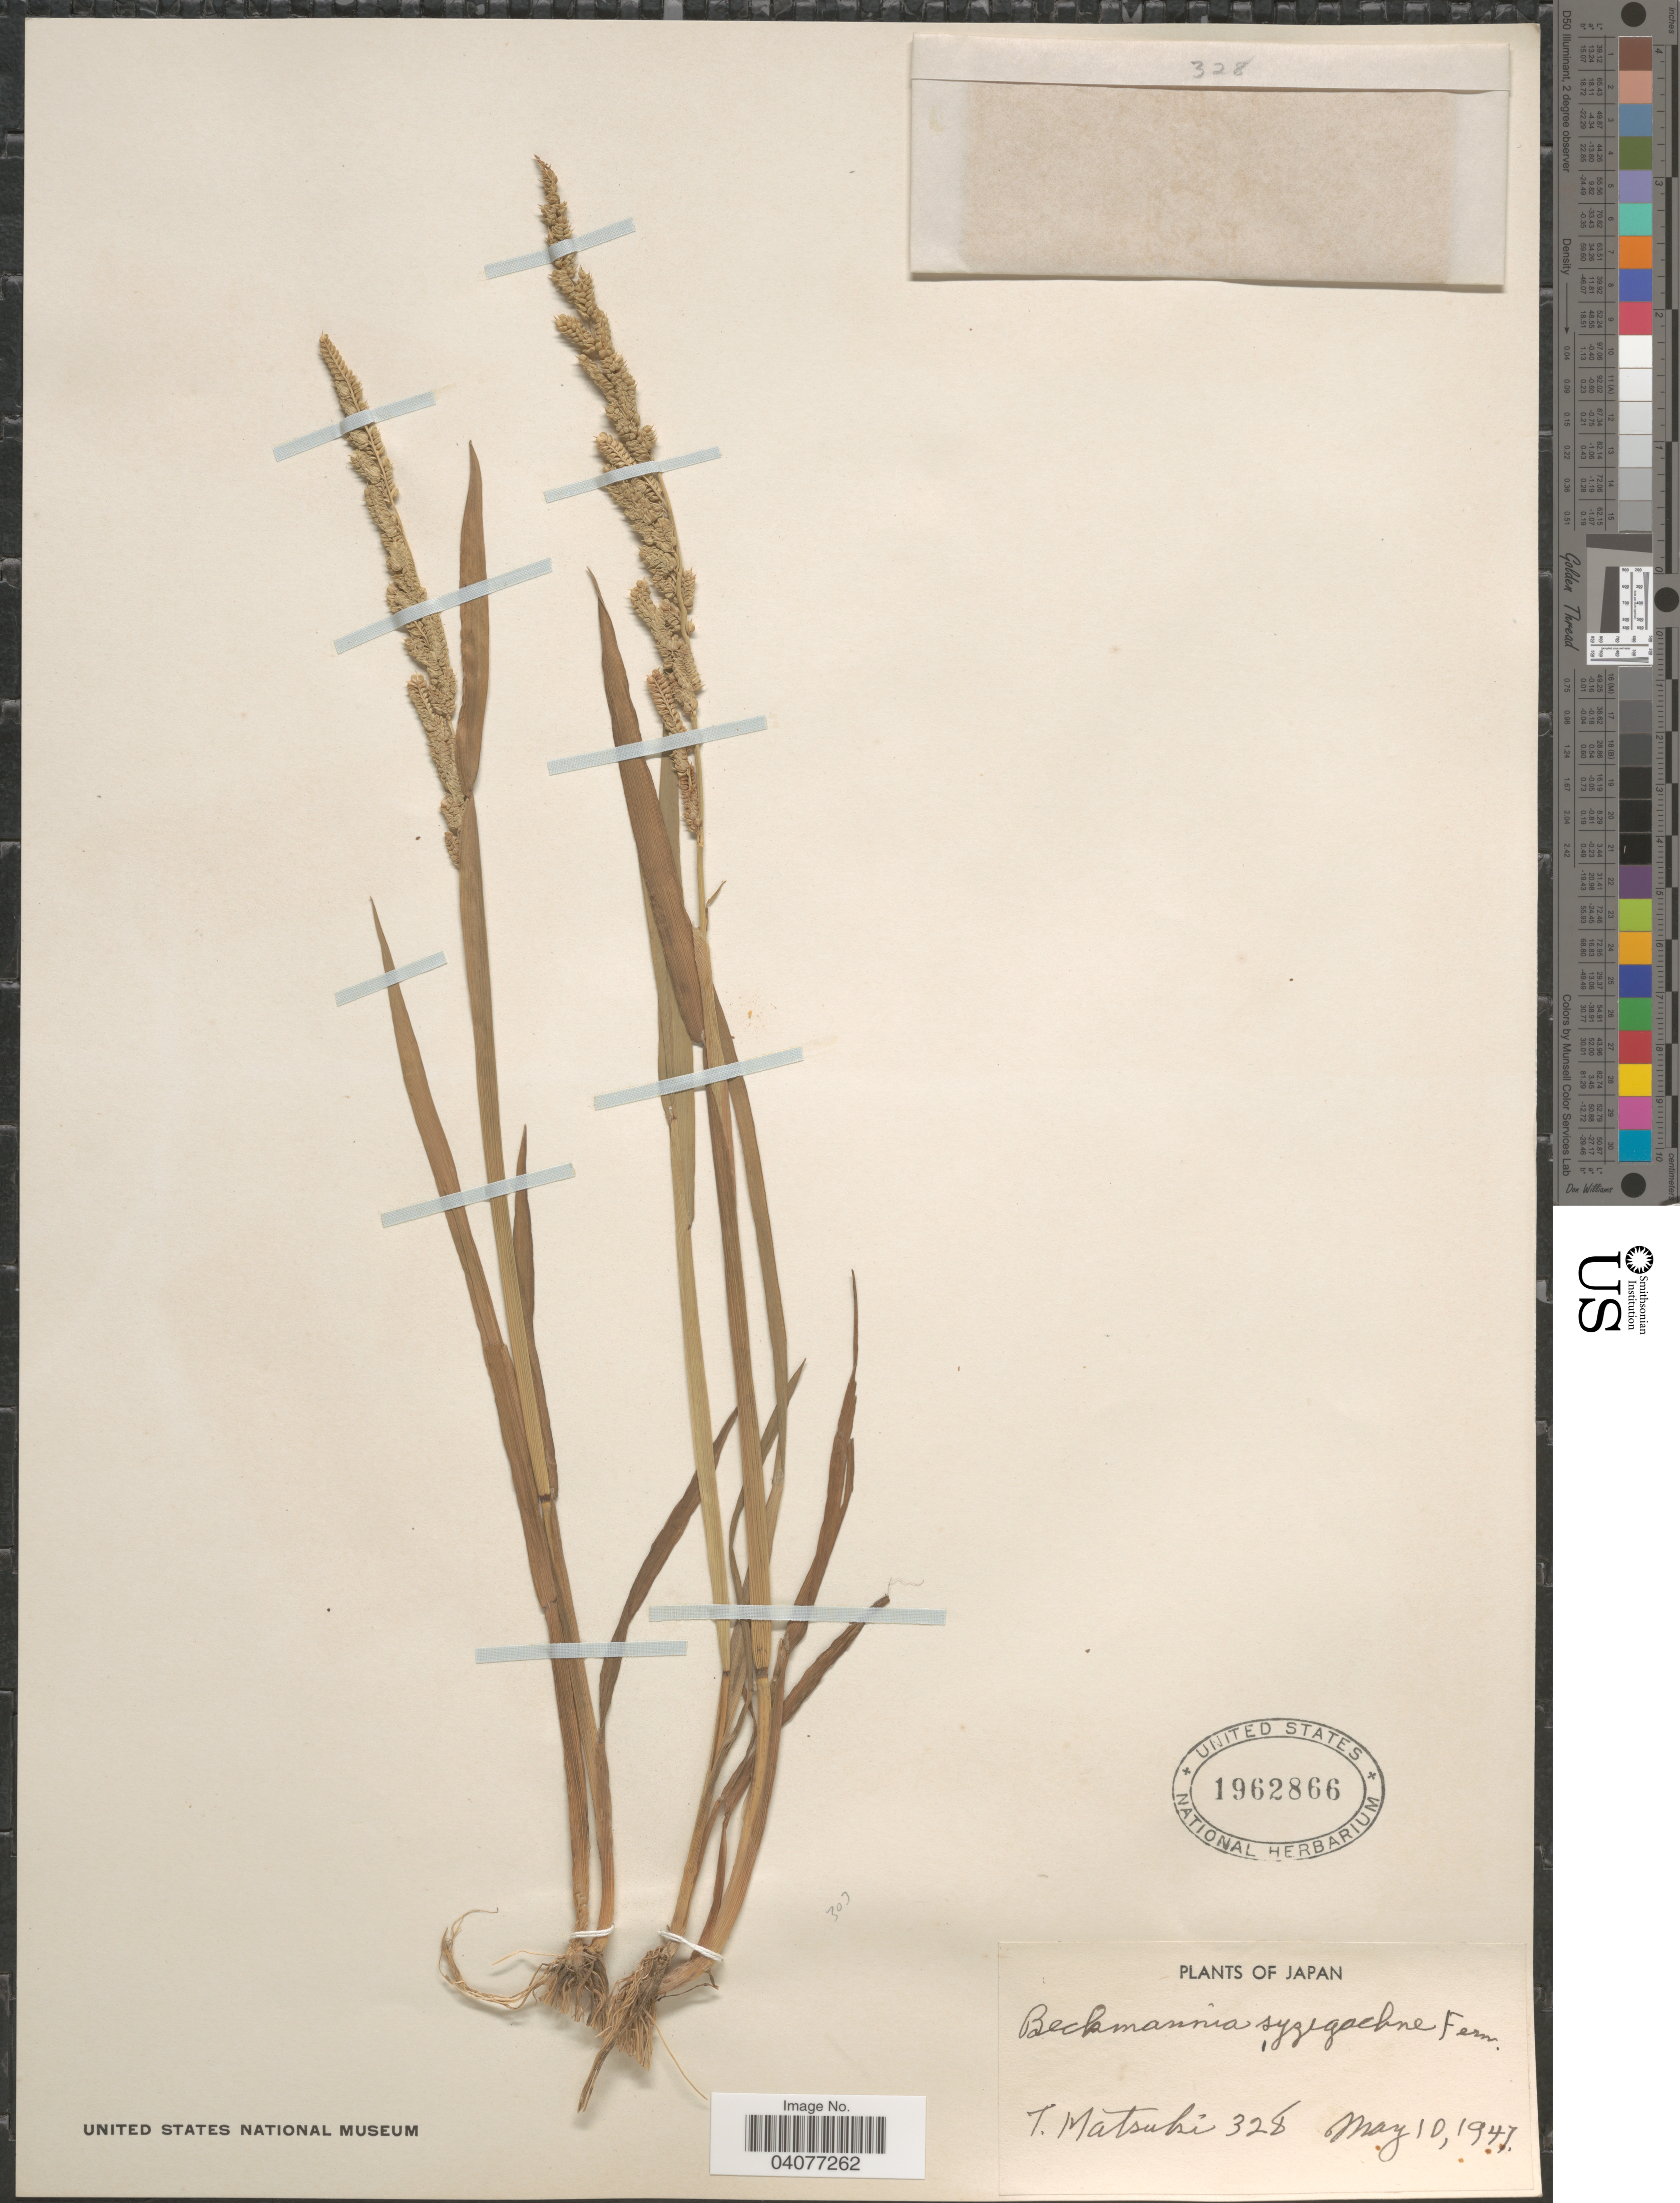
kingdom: Plantae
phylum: Tracheophyta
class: Liliopsida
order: Poales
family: Poaceae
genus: Beckmannia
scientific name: Beckmannia syzigachne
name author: (Steud.) Fernald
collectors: T. Matsuki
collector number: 328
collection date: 1947-05-10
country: Japan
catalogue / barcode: US 1962866